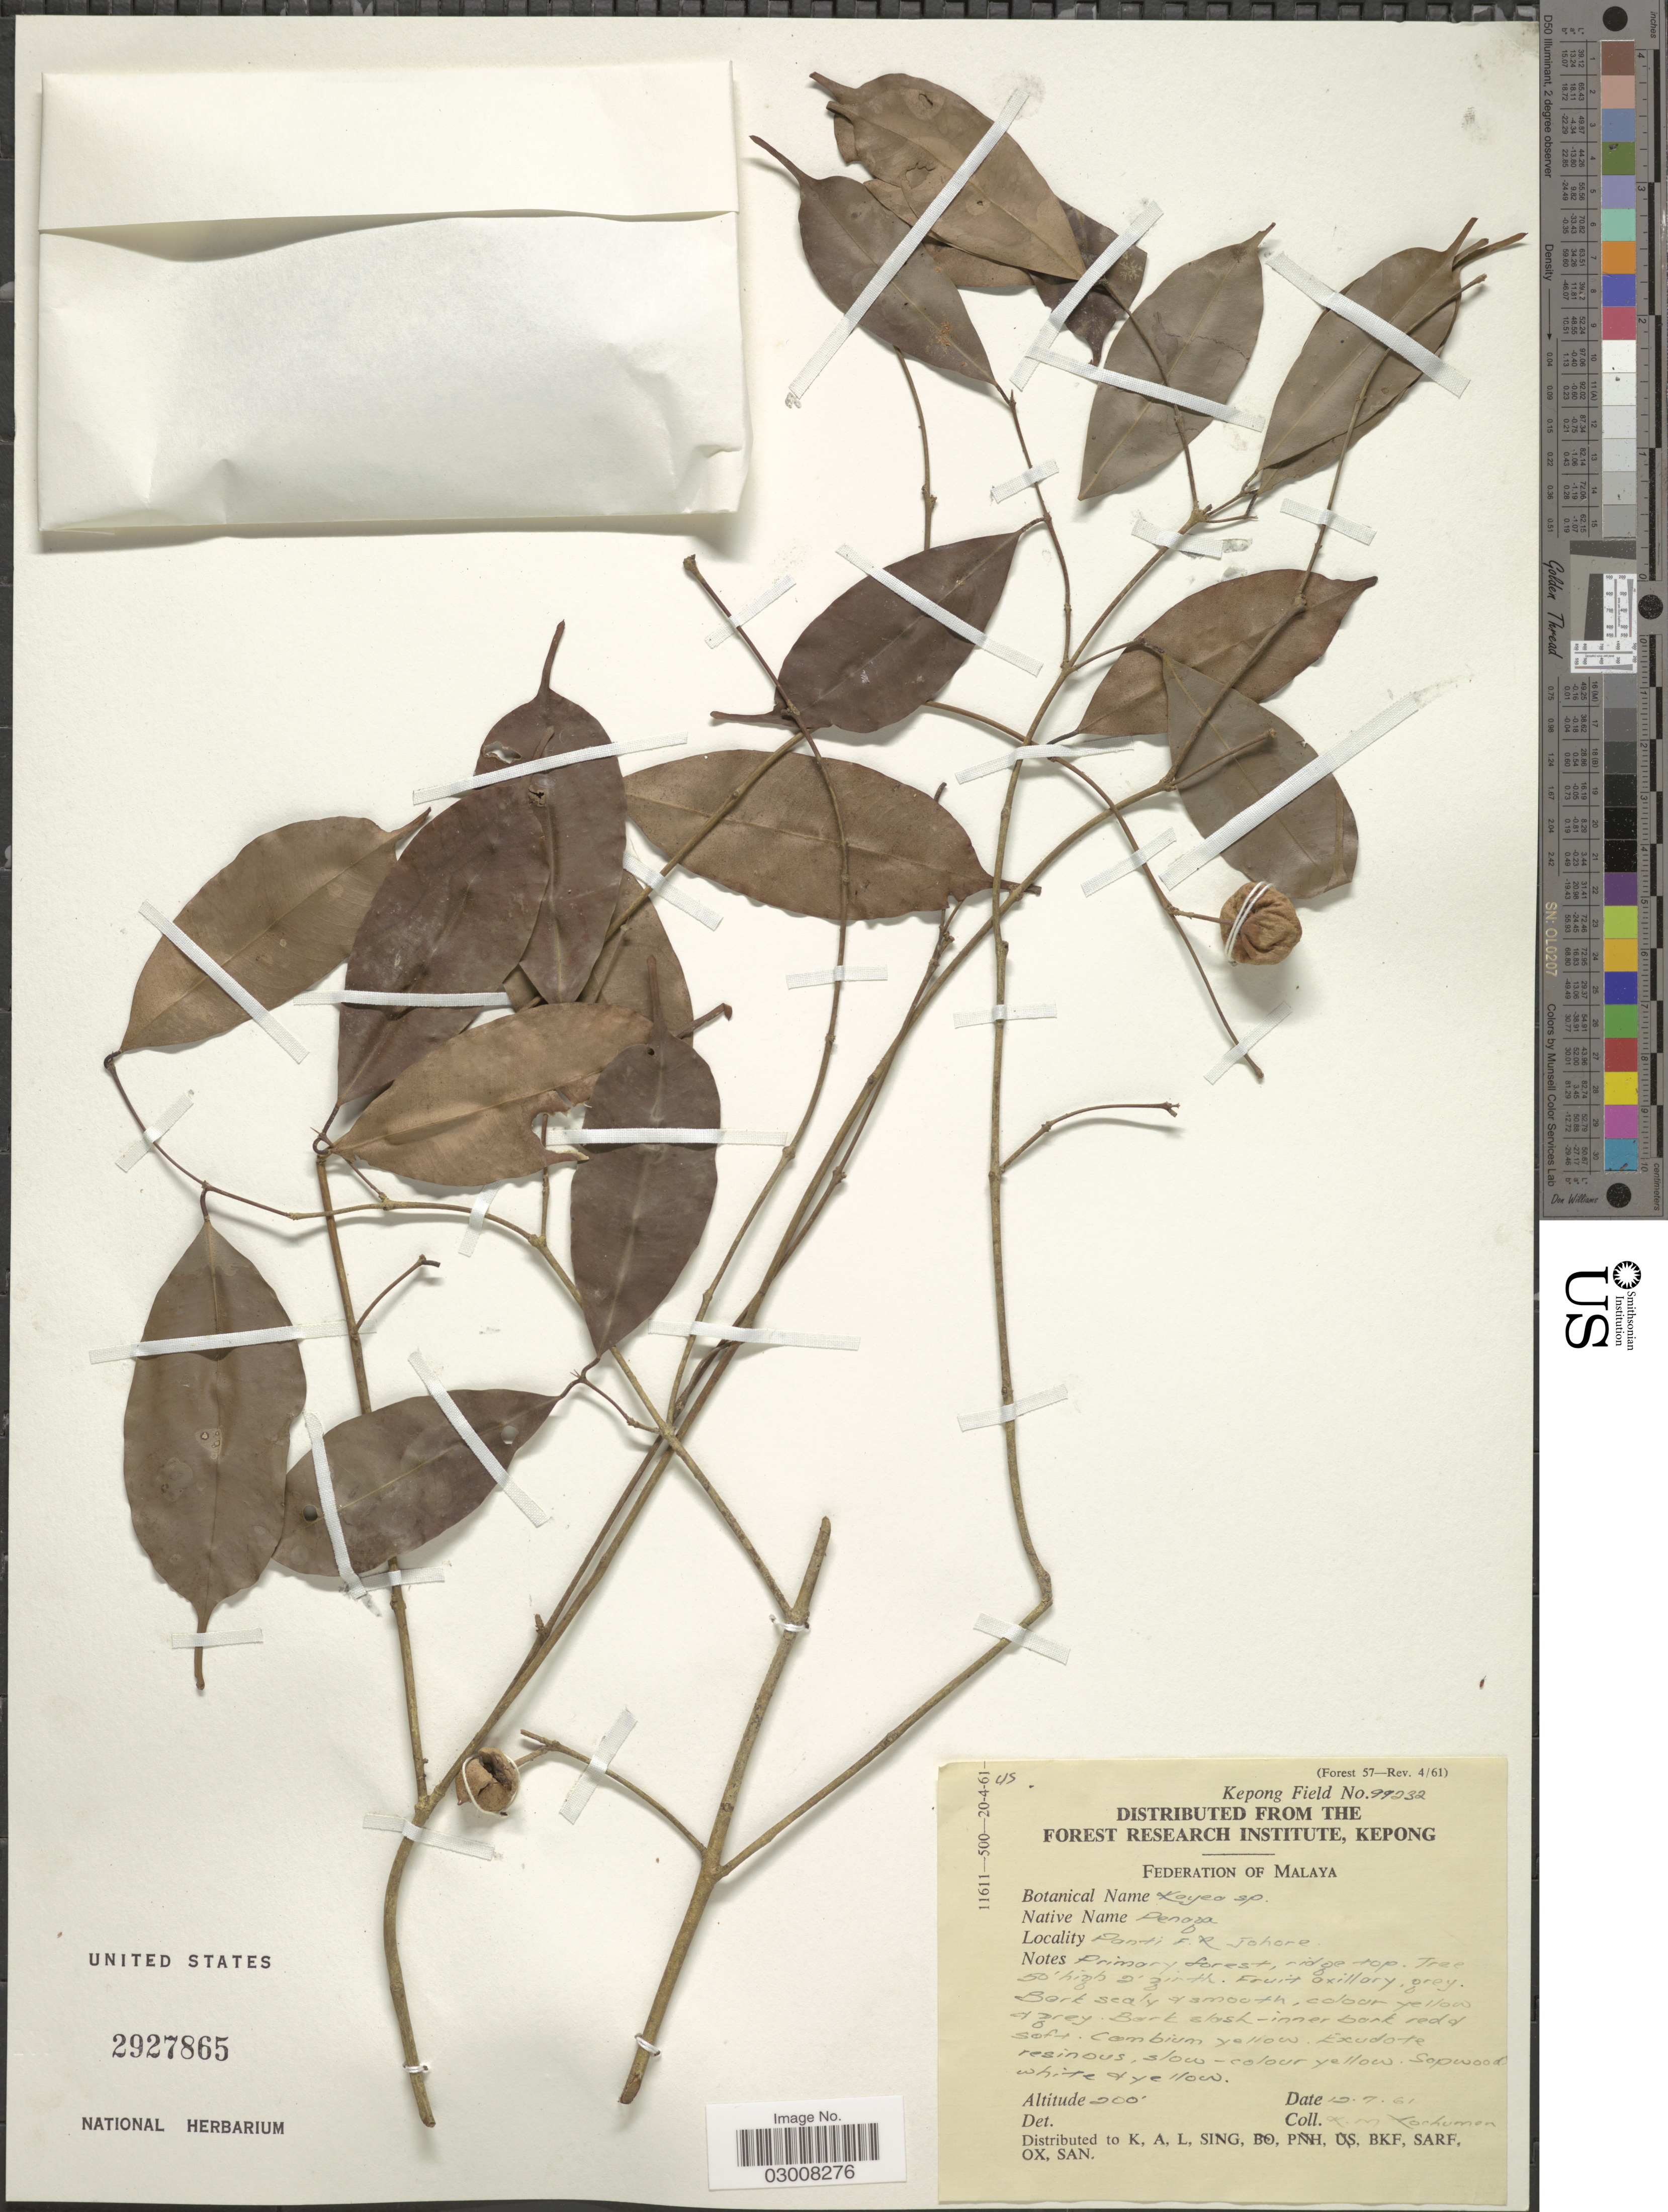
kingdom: Plantae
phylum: Tracheophyta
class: Magnoliopsida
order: Malpighiales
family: Calophyllaceae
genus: Kayea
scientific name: Kayea sp.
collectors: K. Kochummen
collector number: Kepong Field 99232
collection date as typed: Transcribed d/m/y: 12/7/61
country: Malaysia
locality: Panti F.R. [interpreted] Johore.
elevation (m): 61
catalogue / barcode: US 2927865